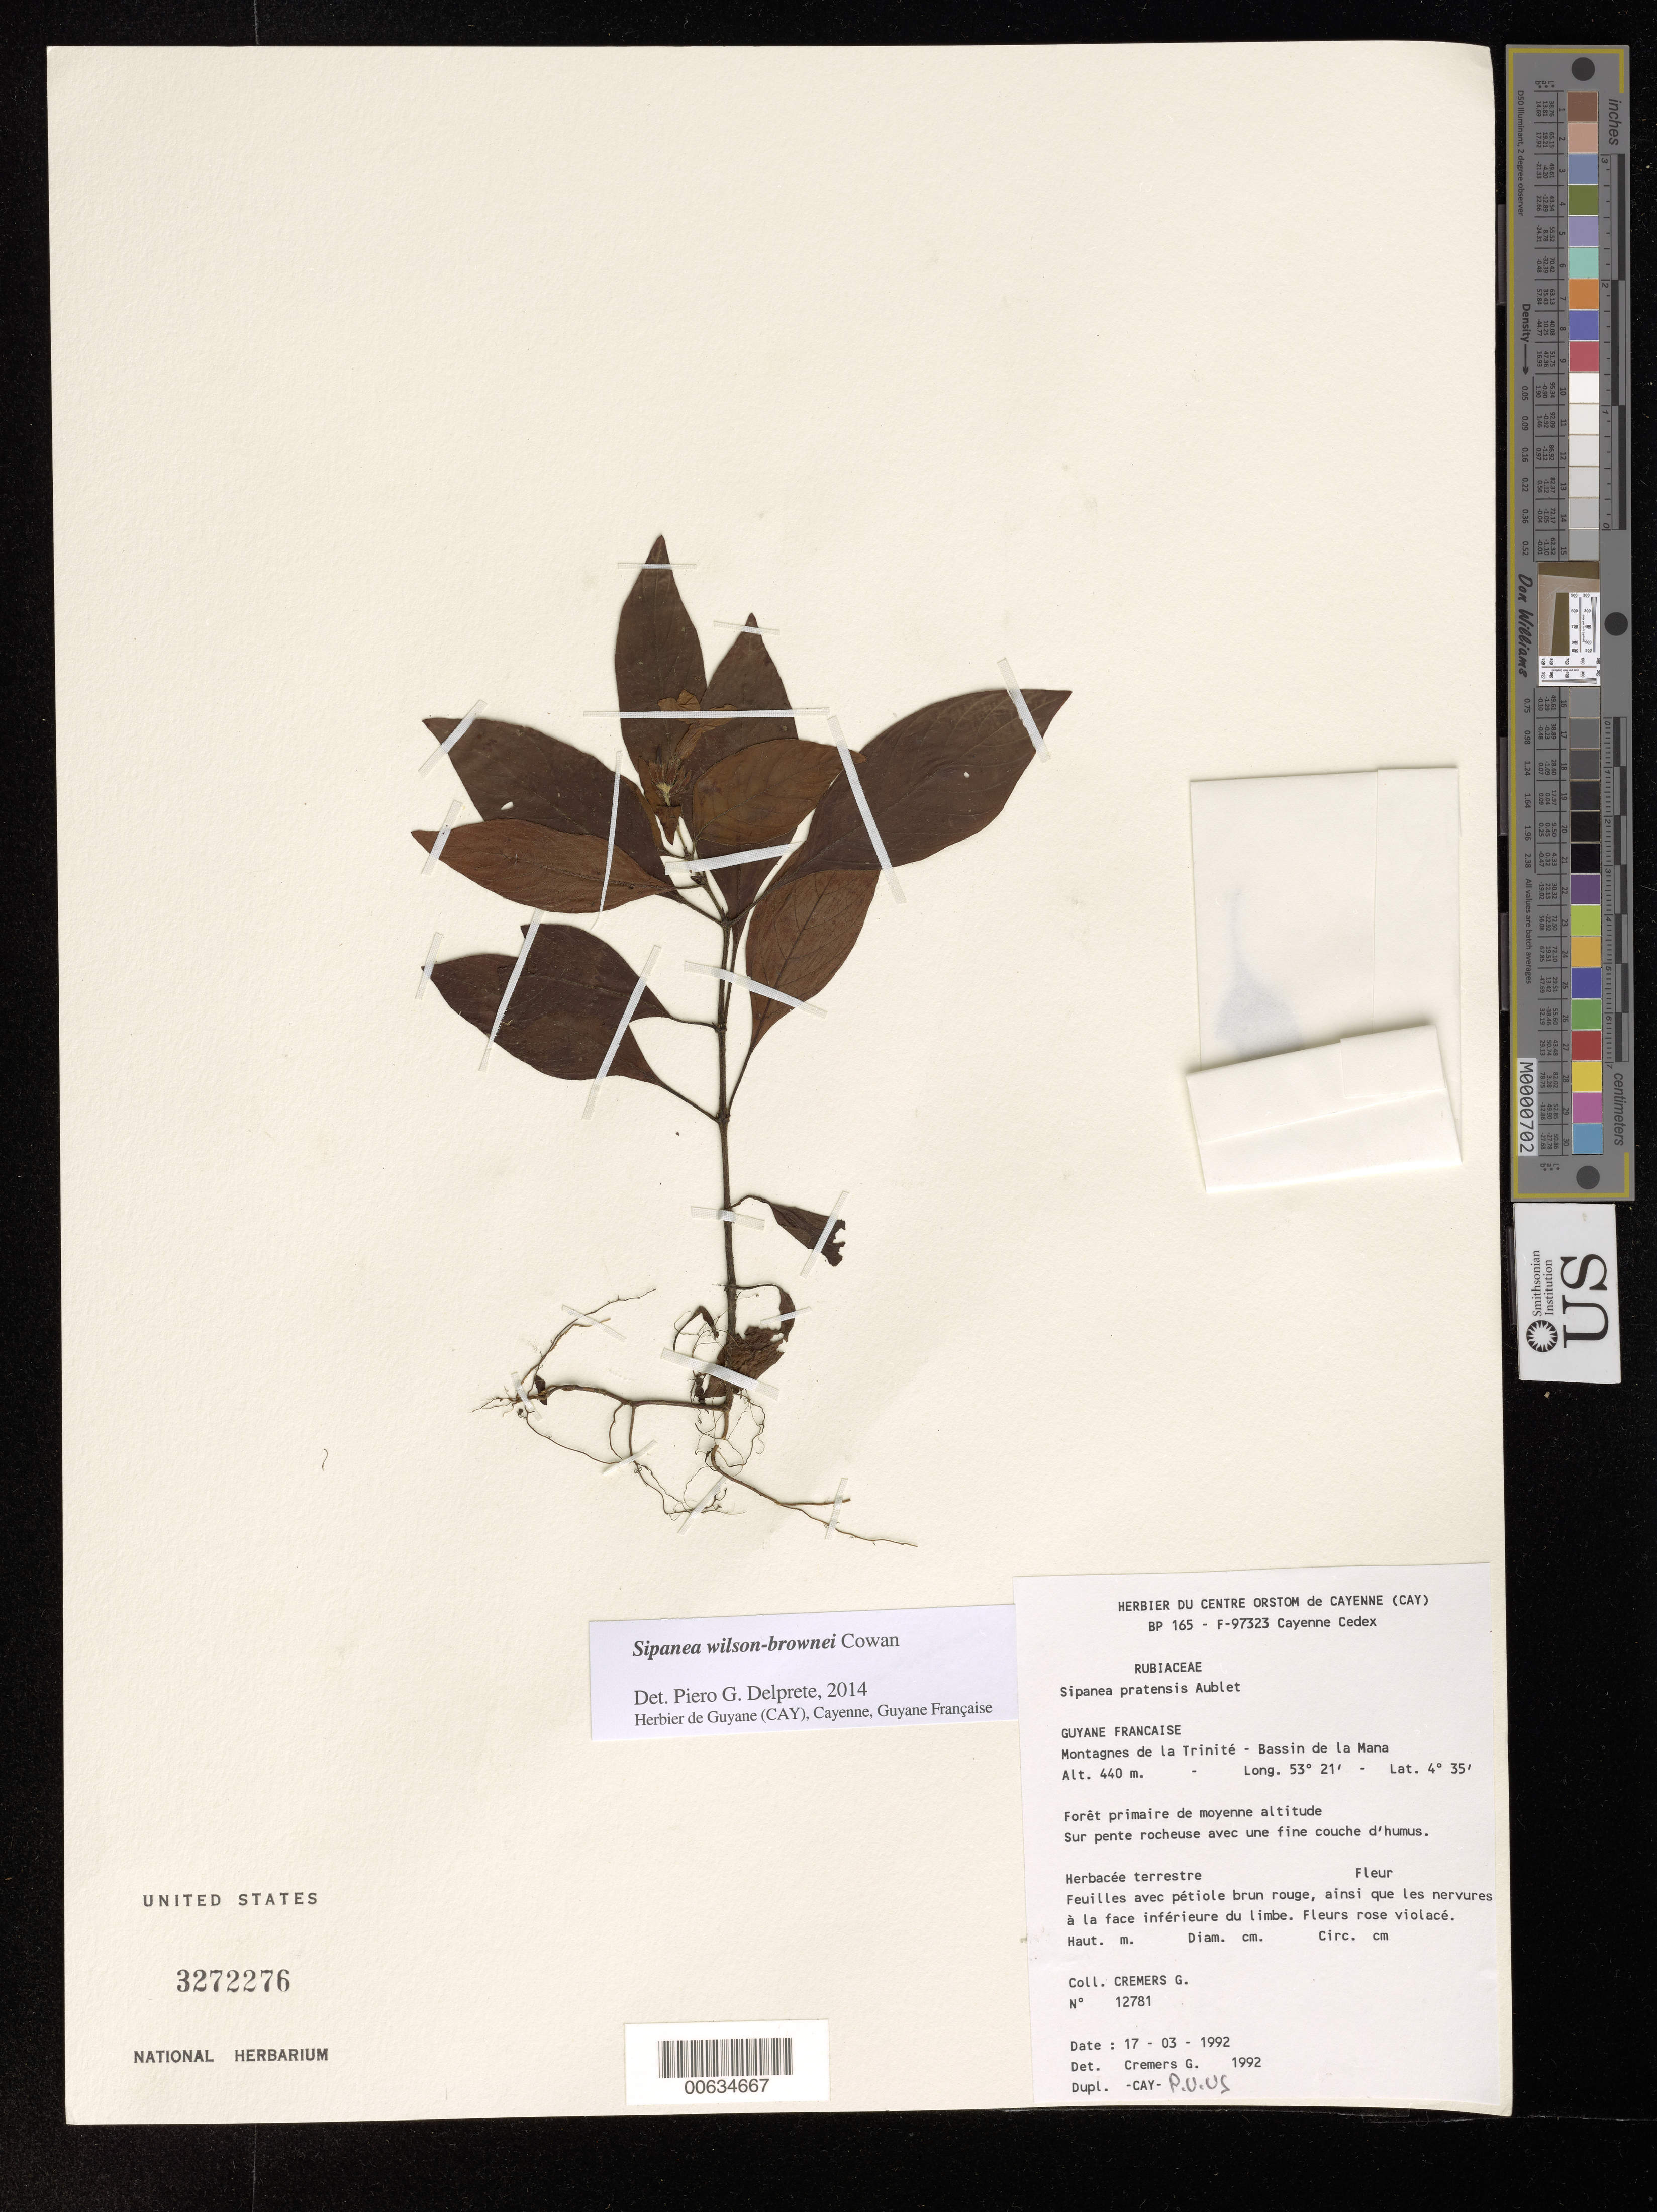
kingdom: Plantae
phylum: Tracheophyta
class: Magnoliopsida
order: Gentianales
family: Rubiaceae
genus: Sipanea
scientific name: Sipanea wilson-brownei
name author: R.S. Cowan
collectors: G. Cremers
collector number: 12781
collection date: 1992-03-17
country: French Guiana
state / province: Cayenne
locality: Montagnes de la Trinité - Bassin de la Mana.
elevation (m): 440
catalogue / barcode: US 3272276